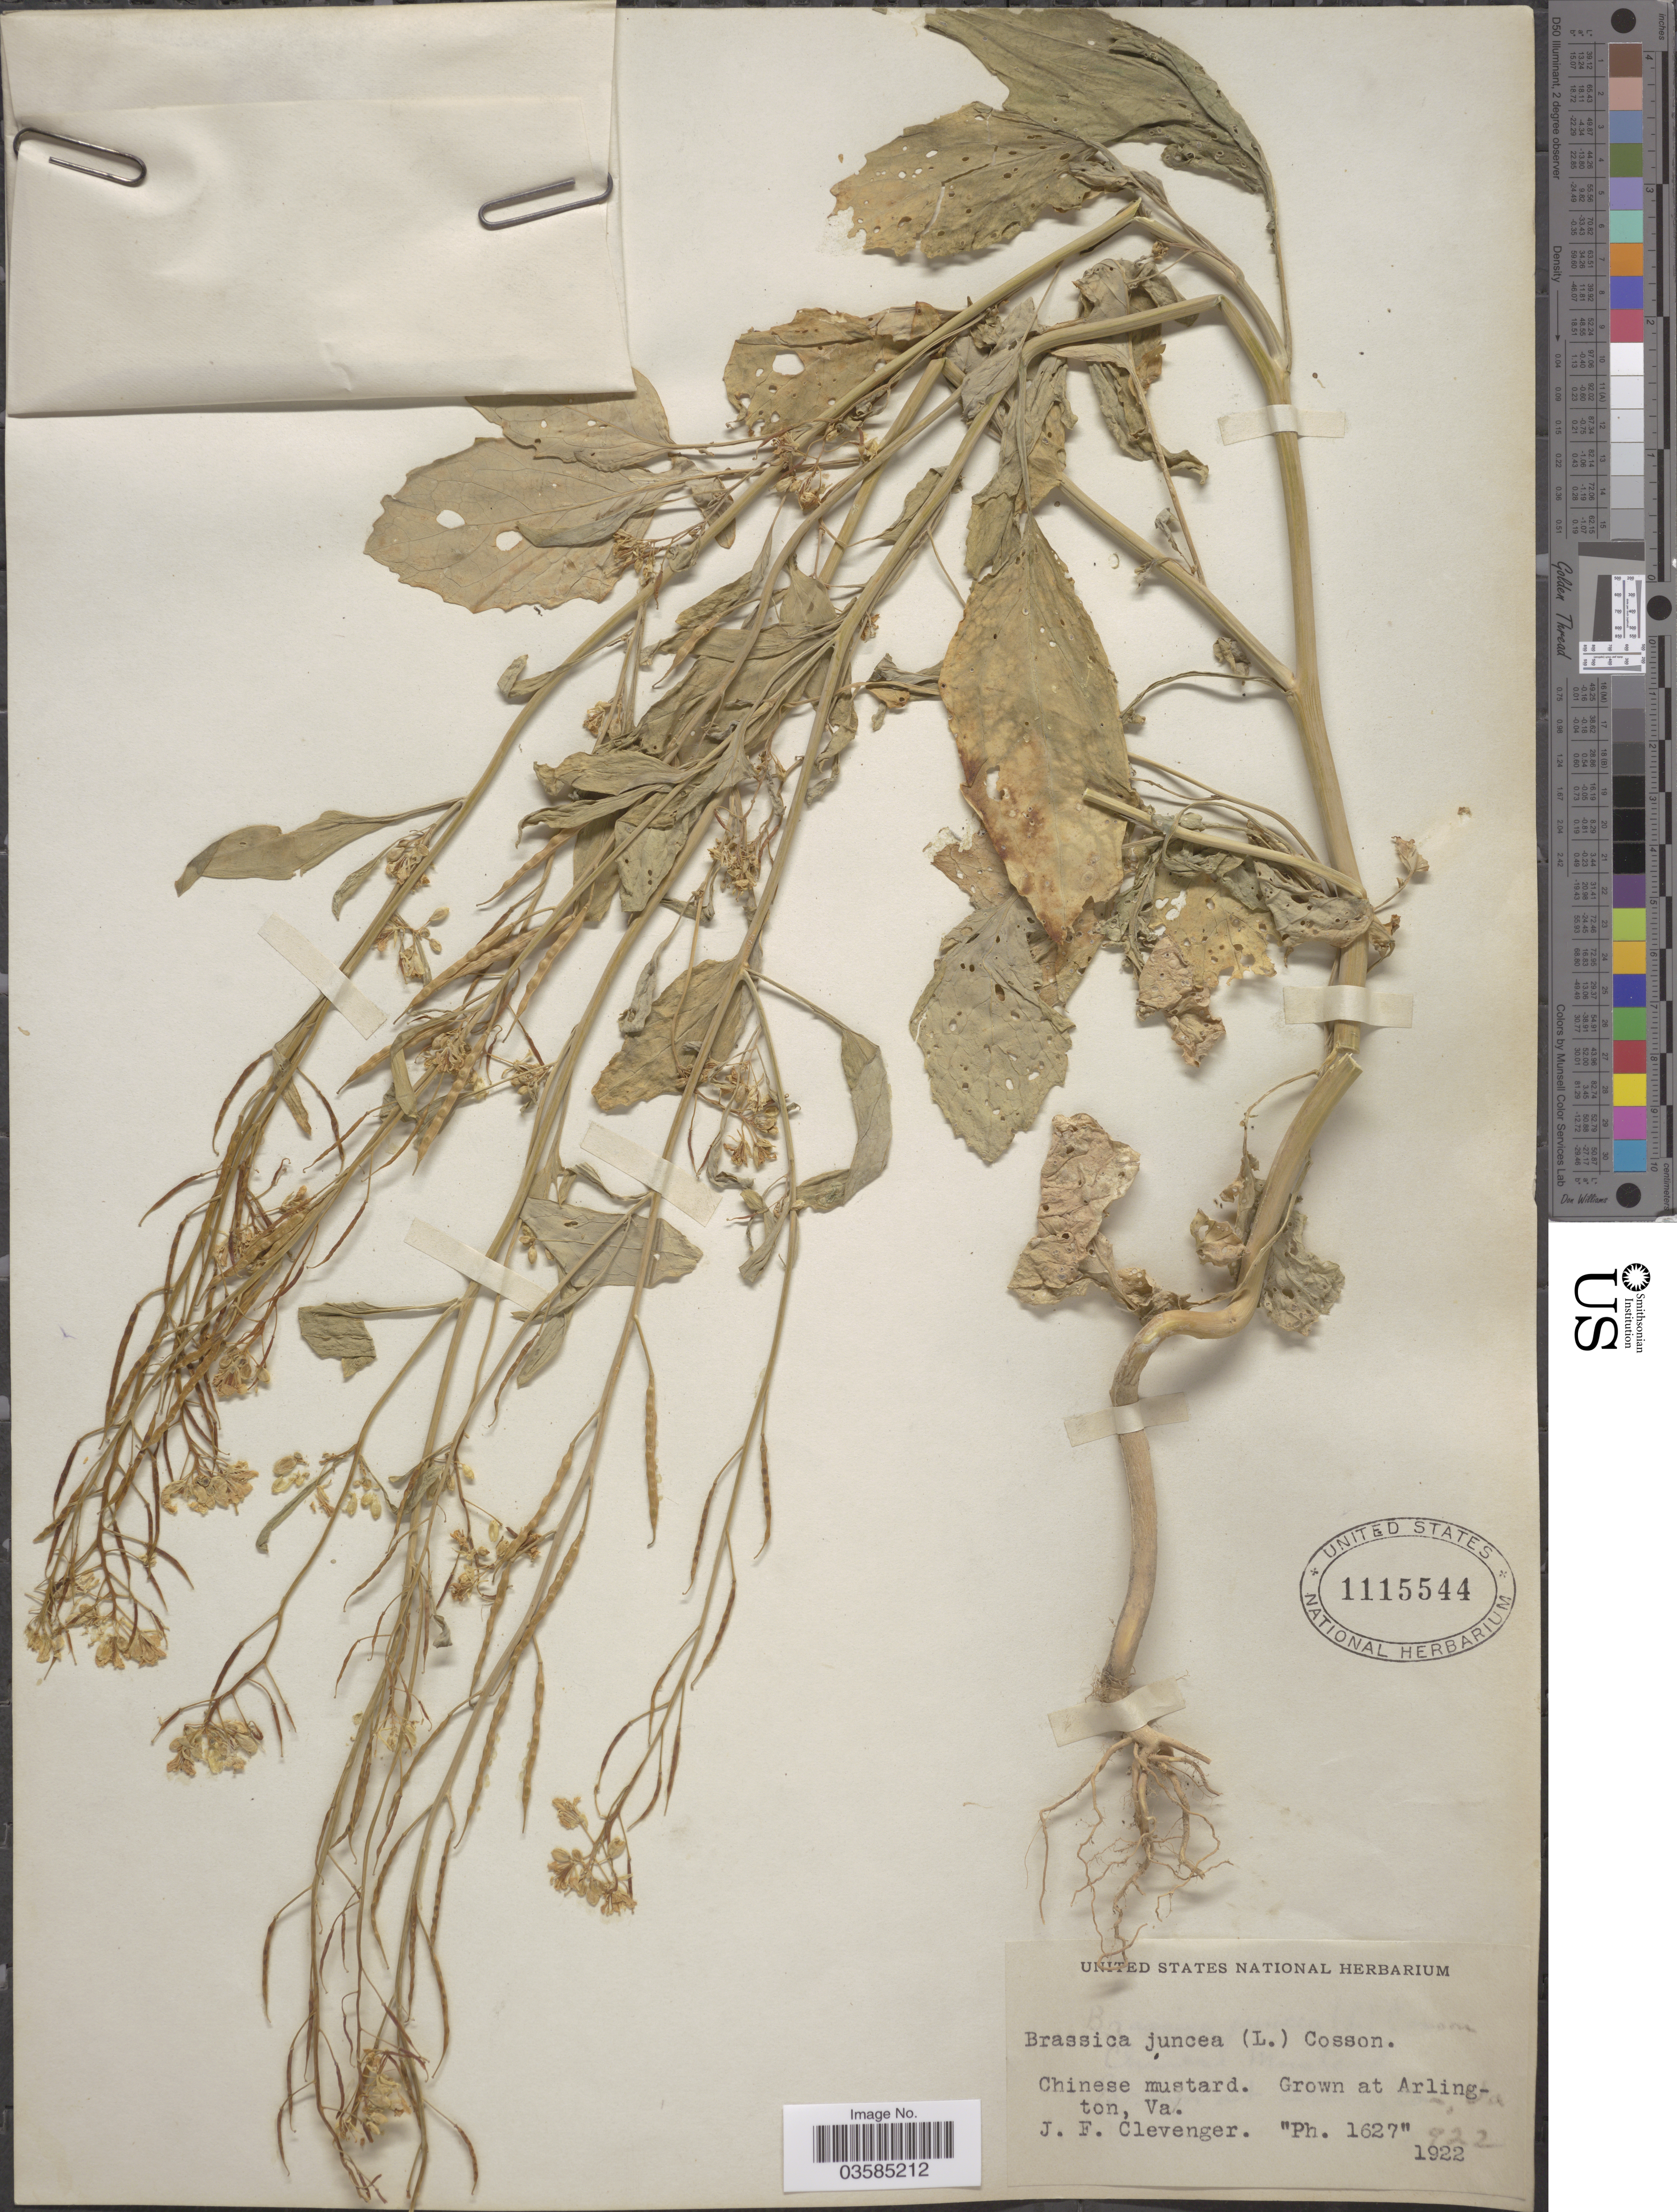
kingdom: Plantae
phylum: Tracheophyta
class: Magnoliopsida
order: Brassicales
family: Brassicaceae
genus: Brassica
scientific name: Brassica juncea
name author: (L.) Czern.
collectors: J. F. Clevenger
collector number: Ph1627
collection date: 1922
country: United States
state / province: Virginia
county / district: Arlington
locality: Arlington.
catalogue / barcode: US 1115544